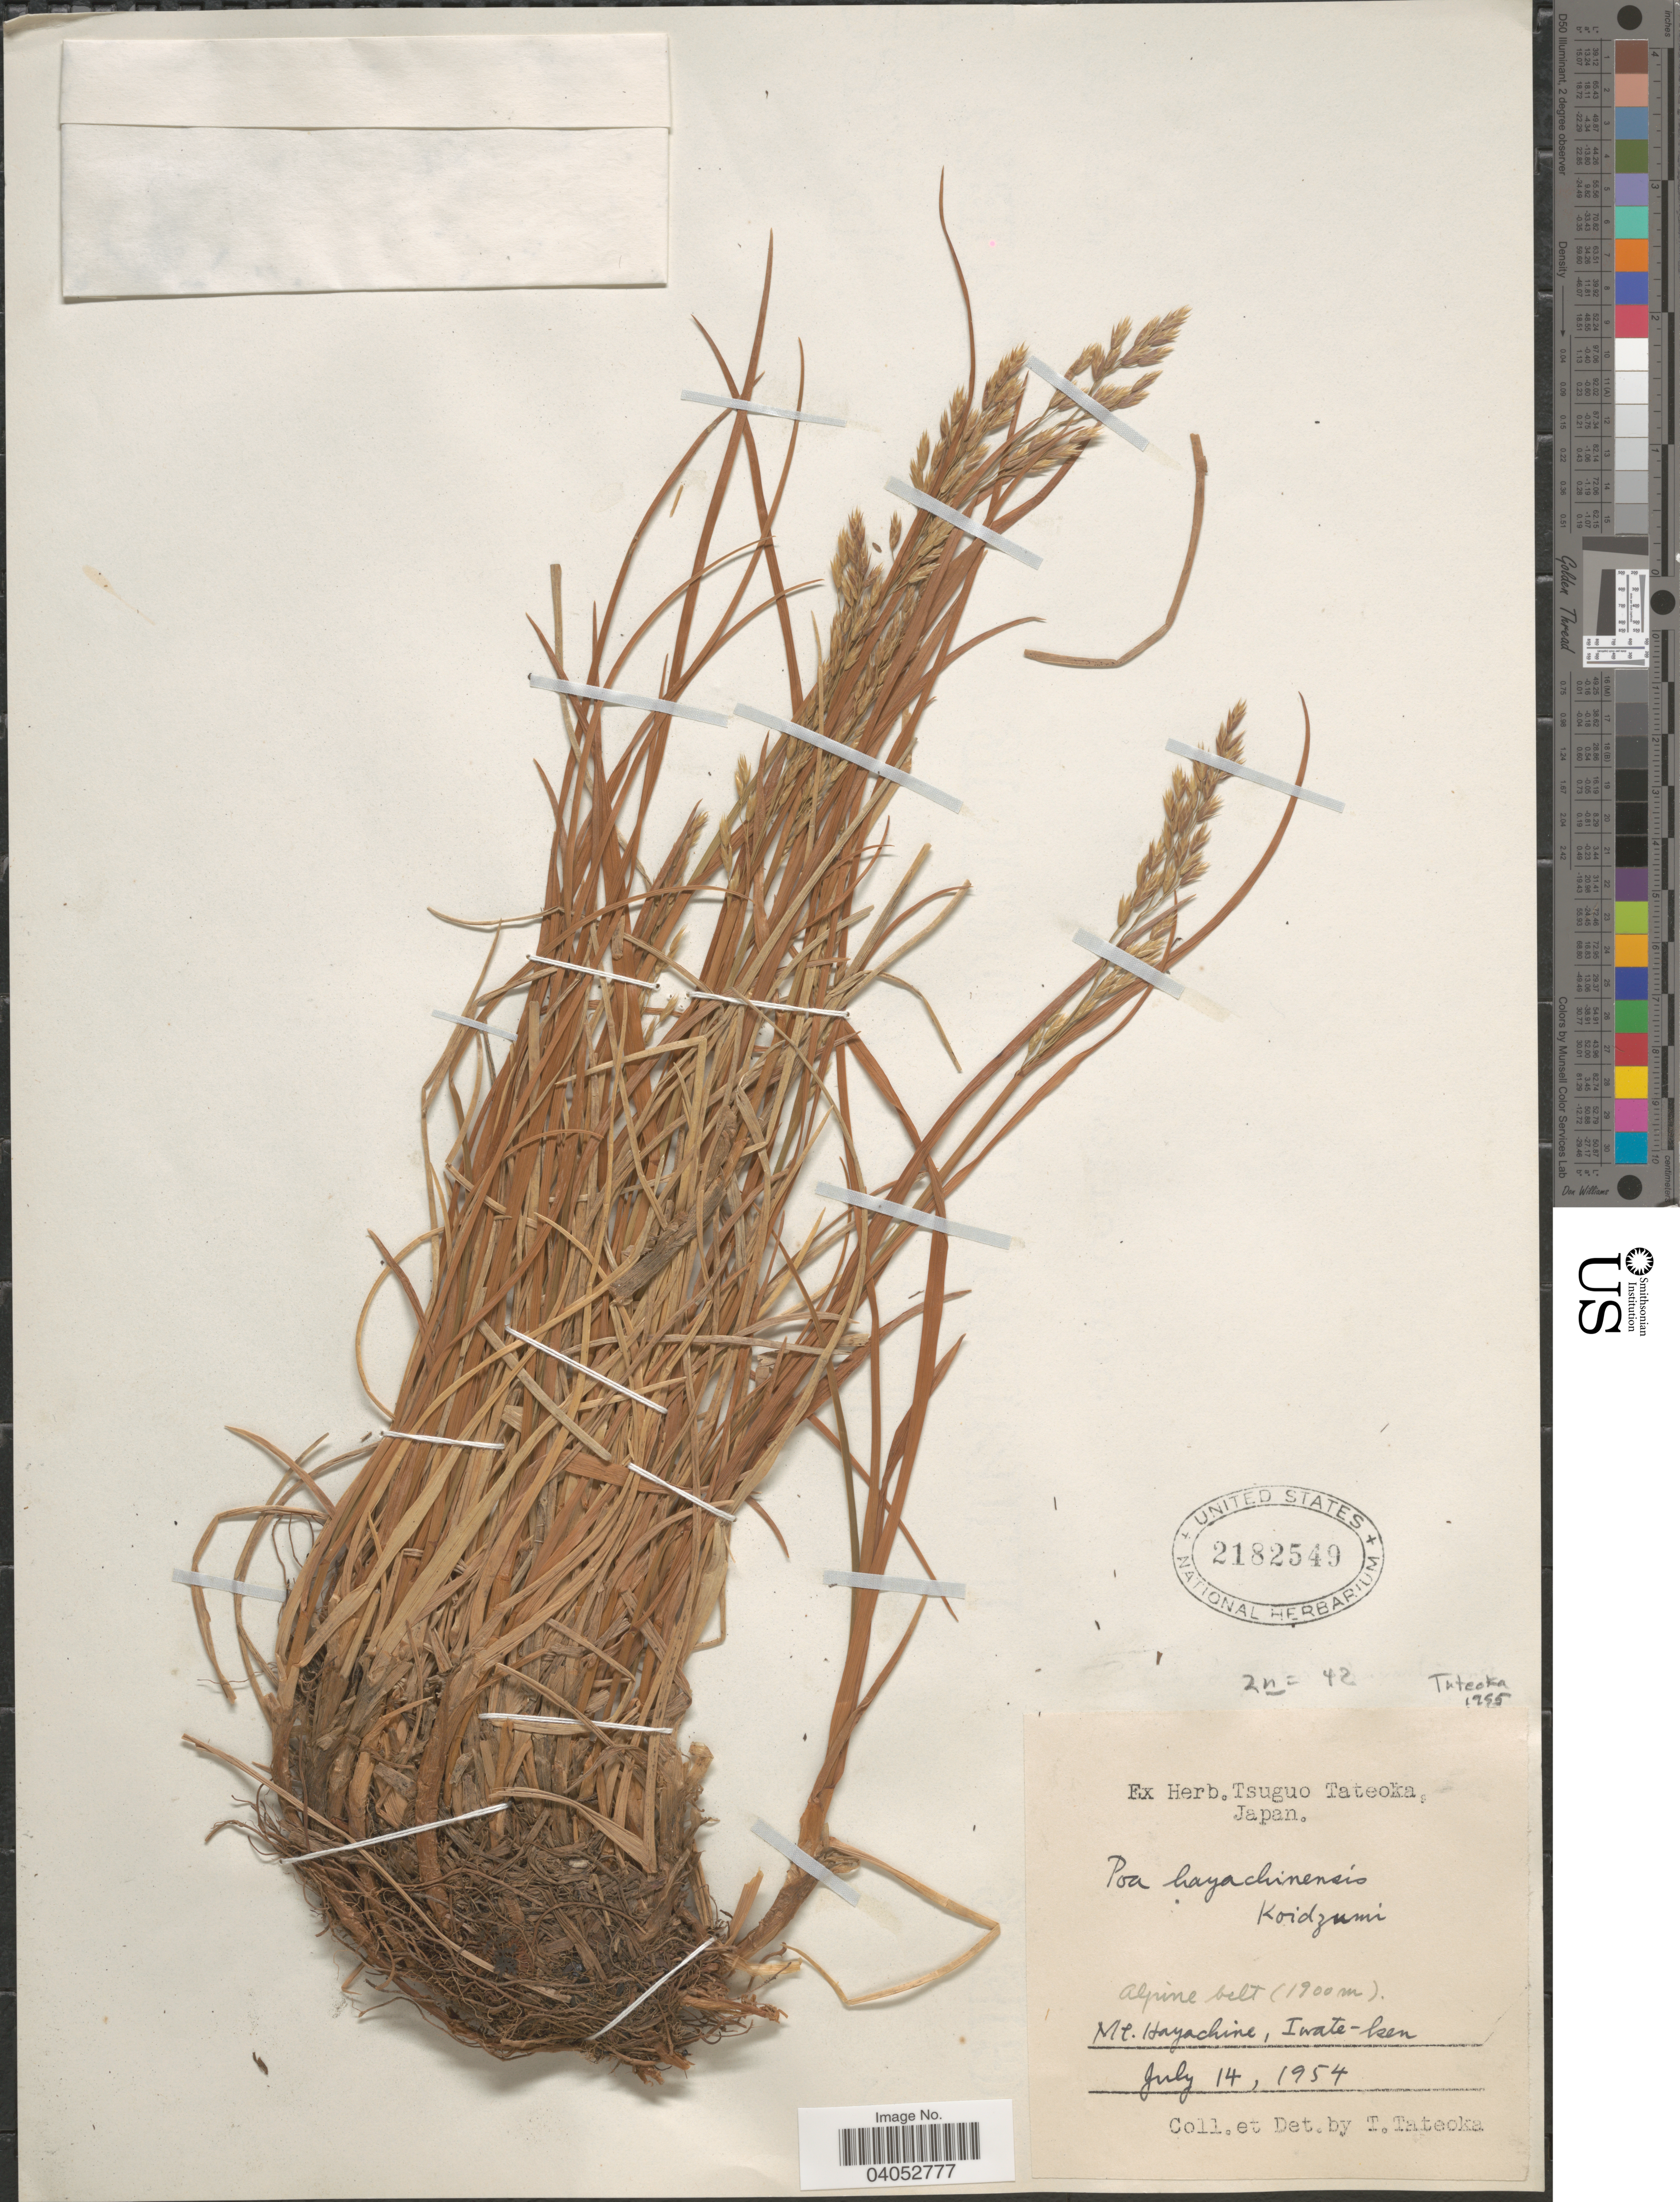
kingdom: Plantae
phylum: Tracheophyta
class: Liliopsida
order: Poales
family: Poaceae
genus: Dupontiopsis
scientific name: Dupontiopsis hayachinensis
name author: (Koidz.) Soreng et al.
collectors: T. Tateoka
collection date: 1954-07-14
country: Japan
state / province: Iwate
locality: Alpine belt. Mt. Hayachine.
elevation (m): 1900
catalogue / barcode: US 2182549